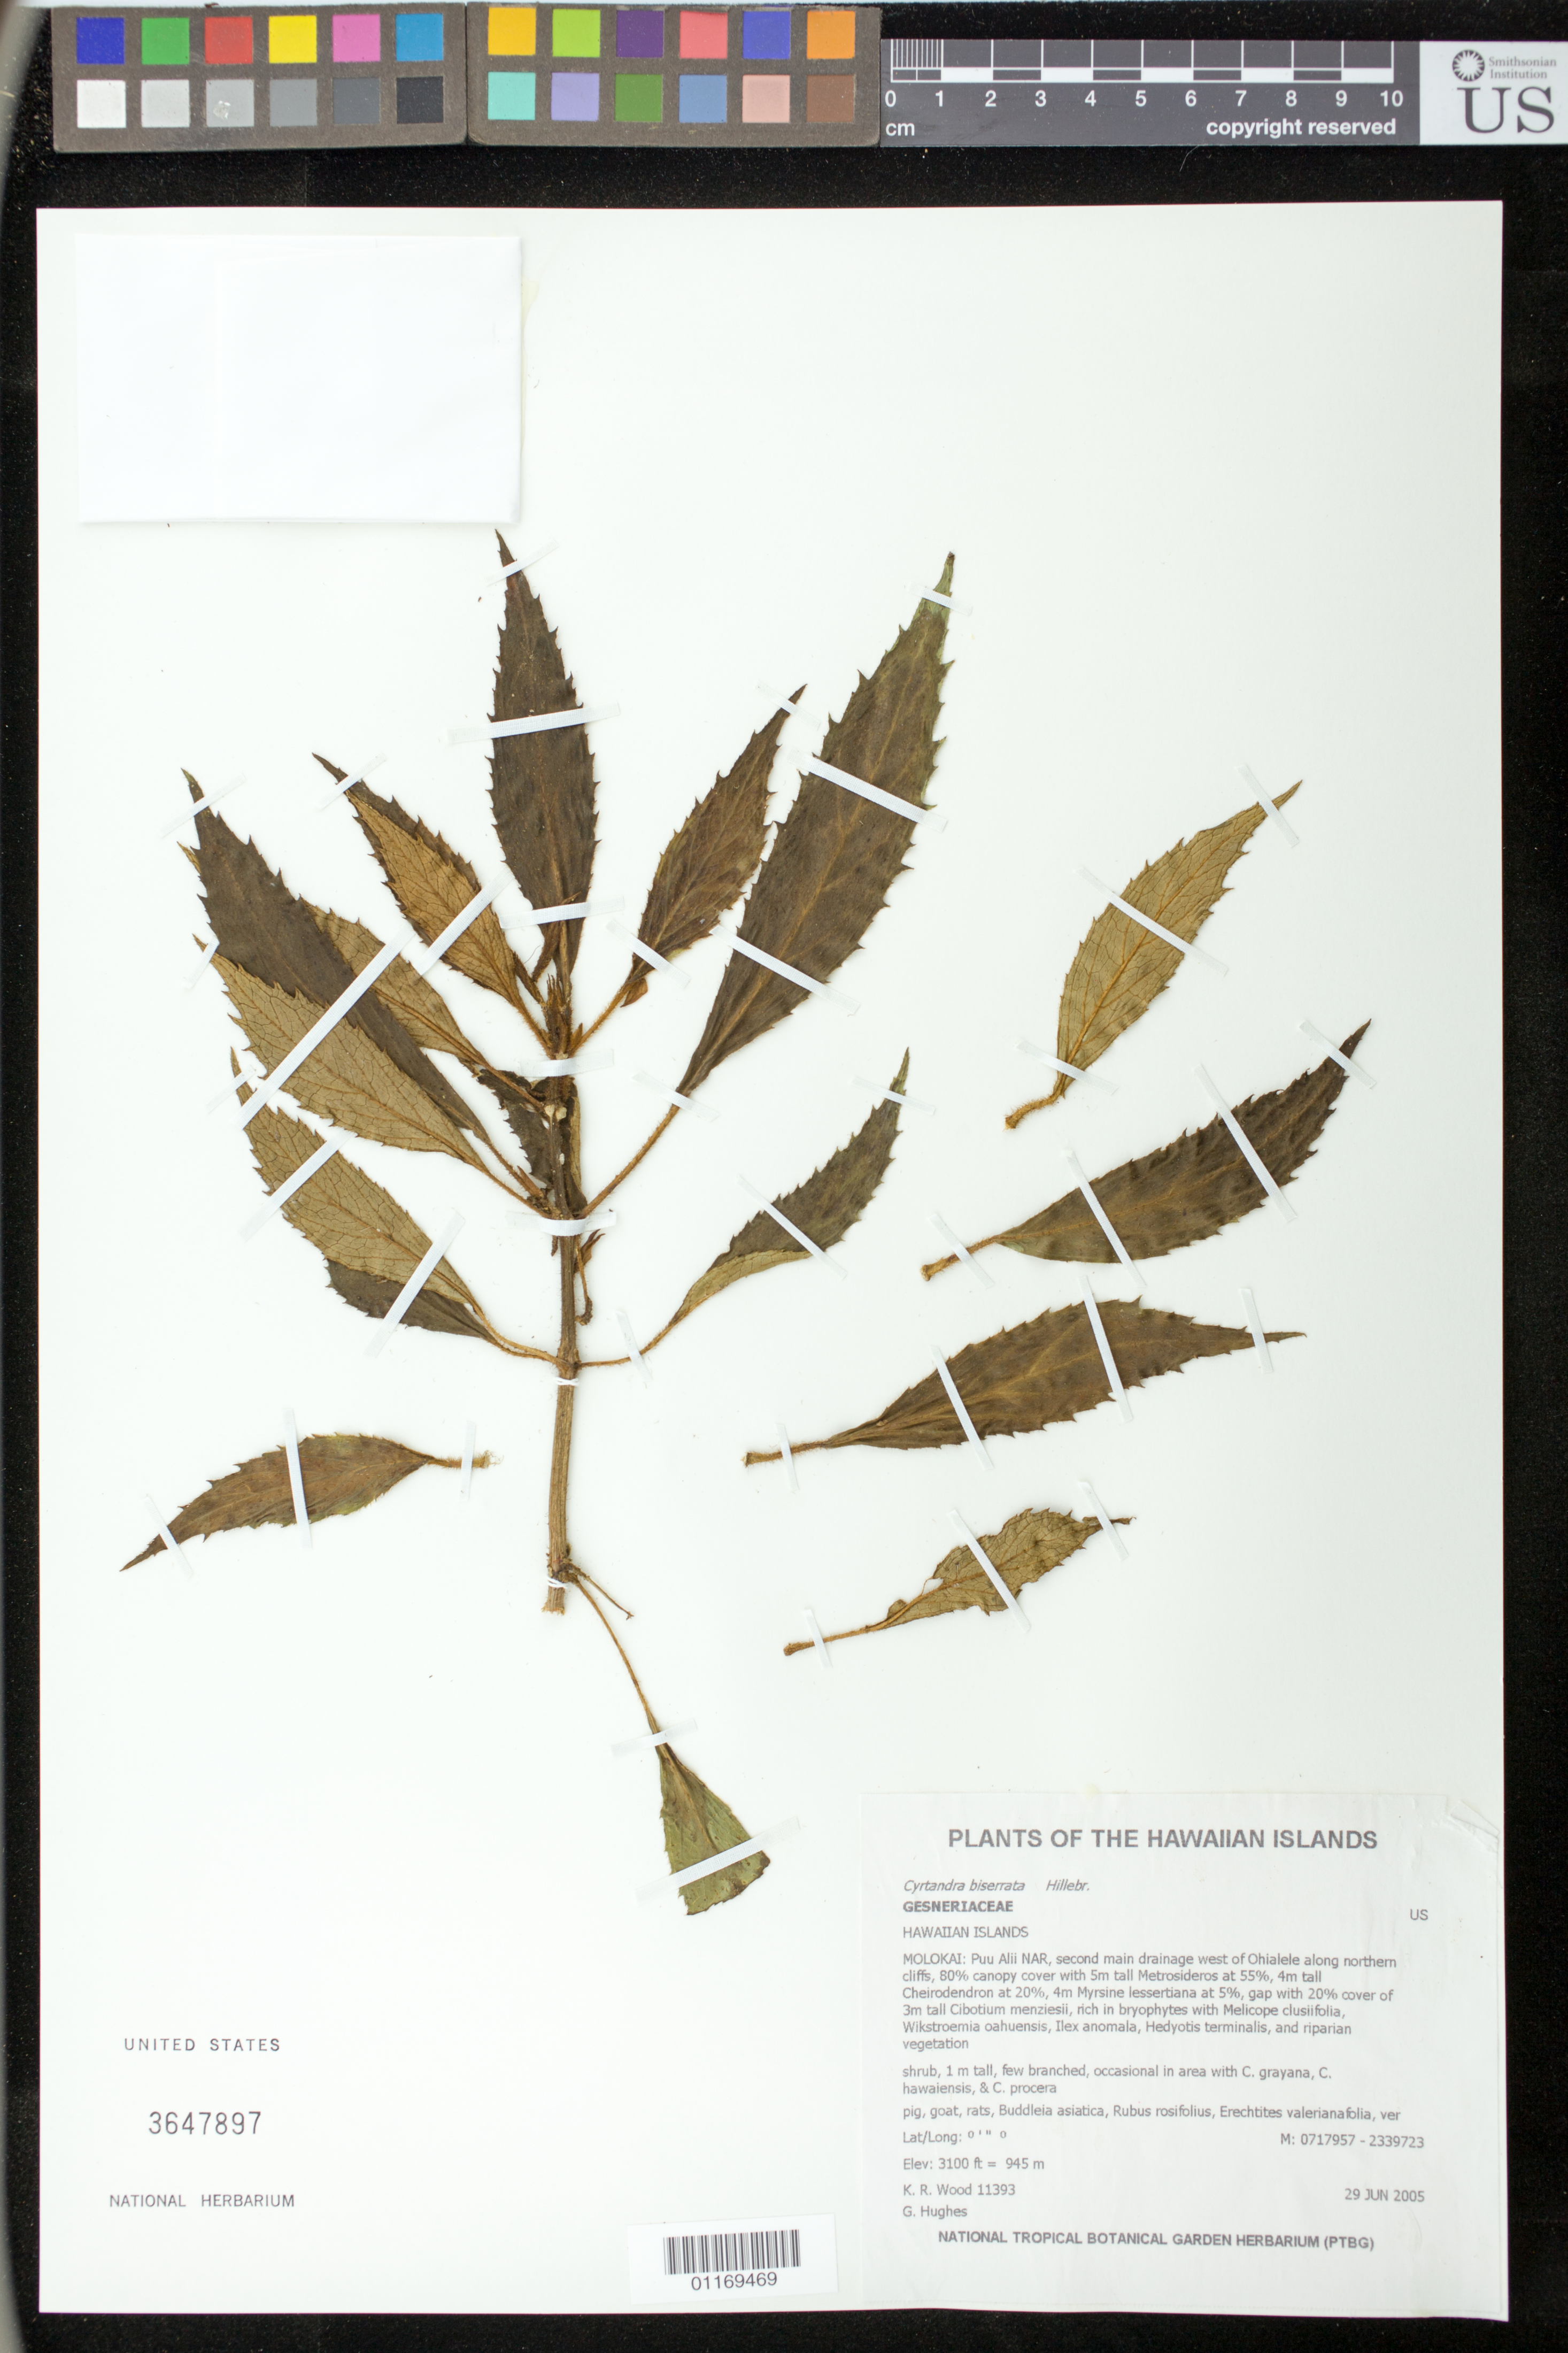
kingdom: Plantae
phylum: Tracheophyta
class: Magnoliopsida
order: Lamiales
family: Gesneriaceae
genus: Cyrtandra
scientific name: Cyrtandra biserrata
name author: H. St. John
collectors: K. R. Wood & G. Hughes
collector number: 11393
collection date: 2005-06-29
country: United States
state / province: Hawaii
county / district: Maui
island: Moloka'i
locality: Pu'u Ali'i NAR, second main drainage west of Ohialele along northern cliffs.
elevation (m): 945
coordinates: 0717957, 2339723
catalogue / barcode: US 3647897